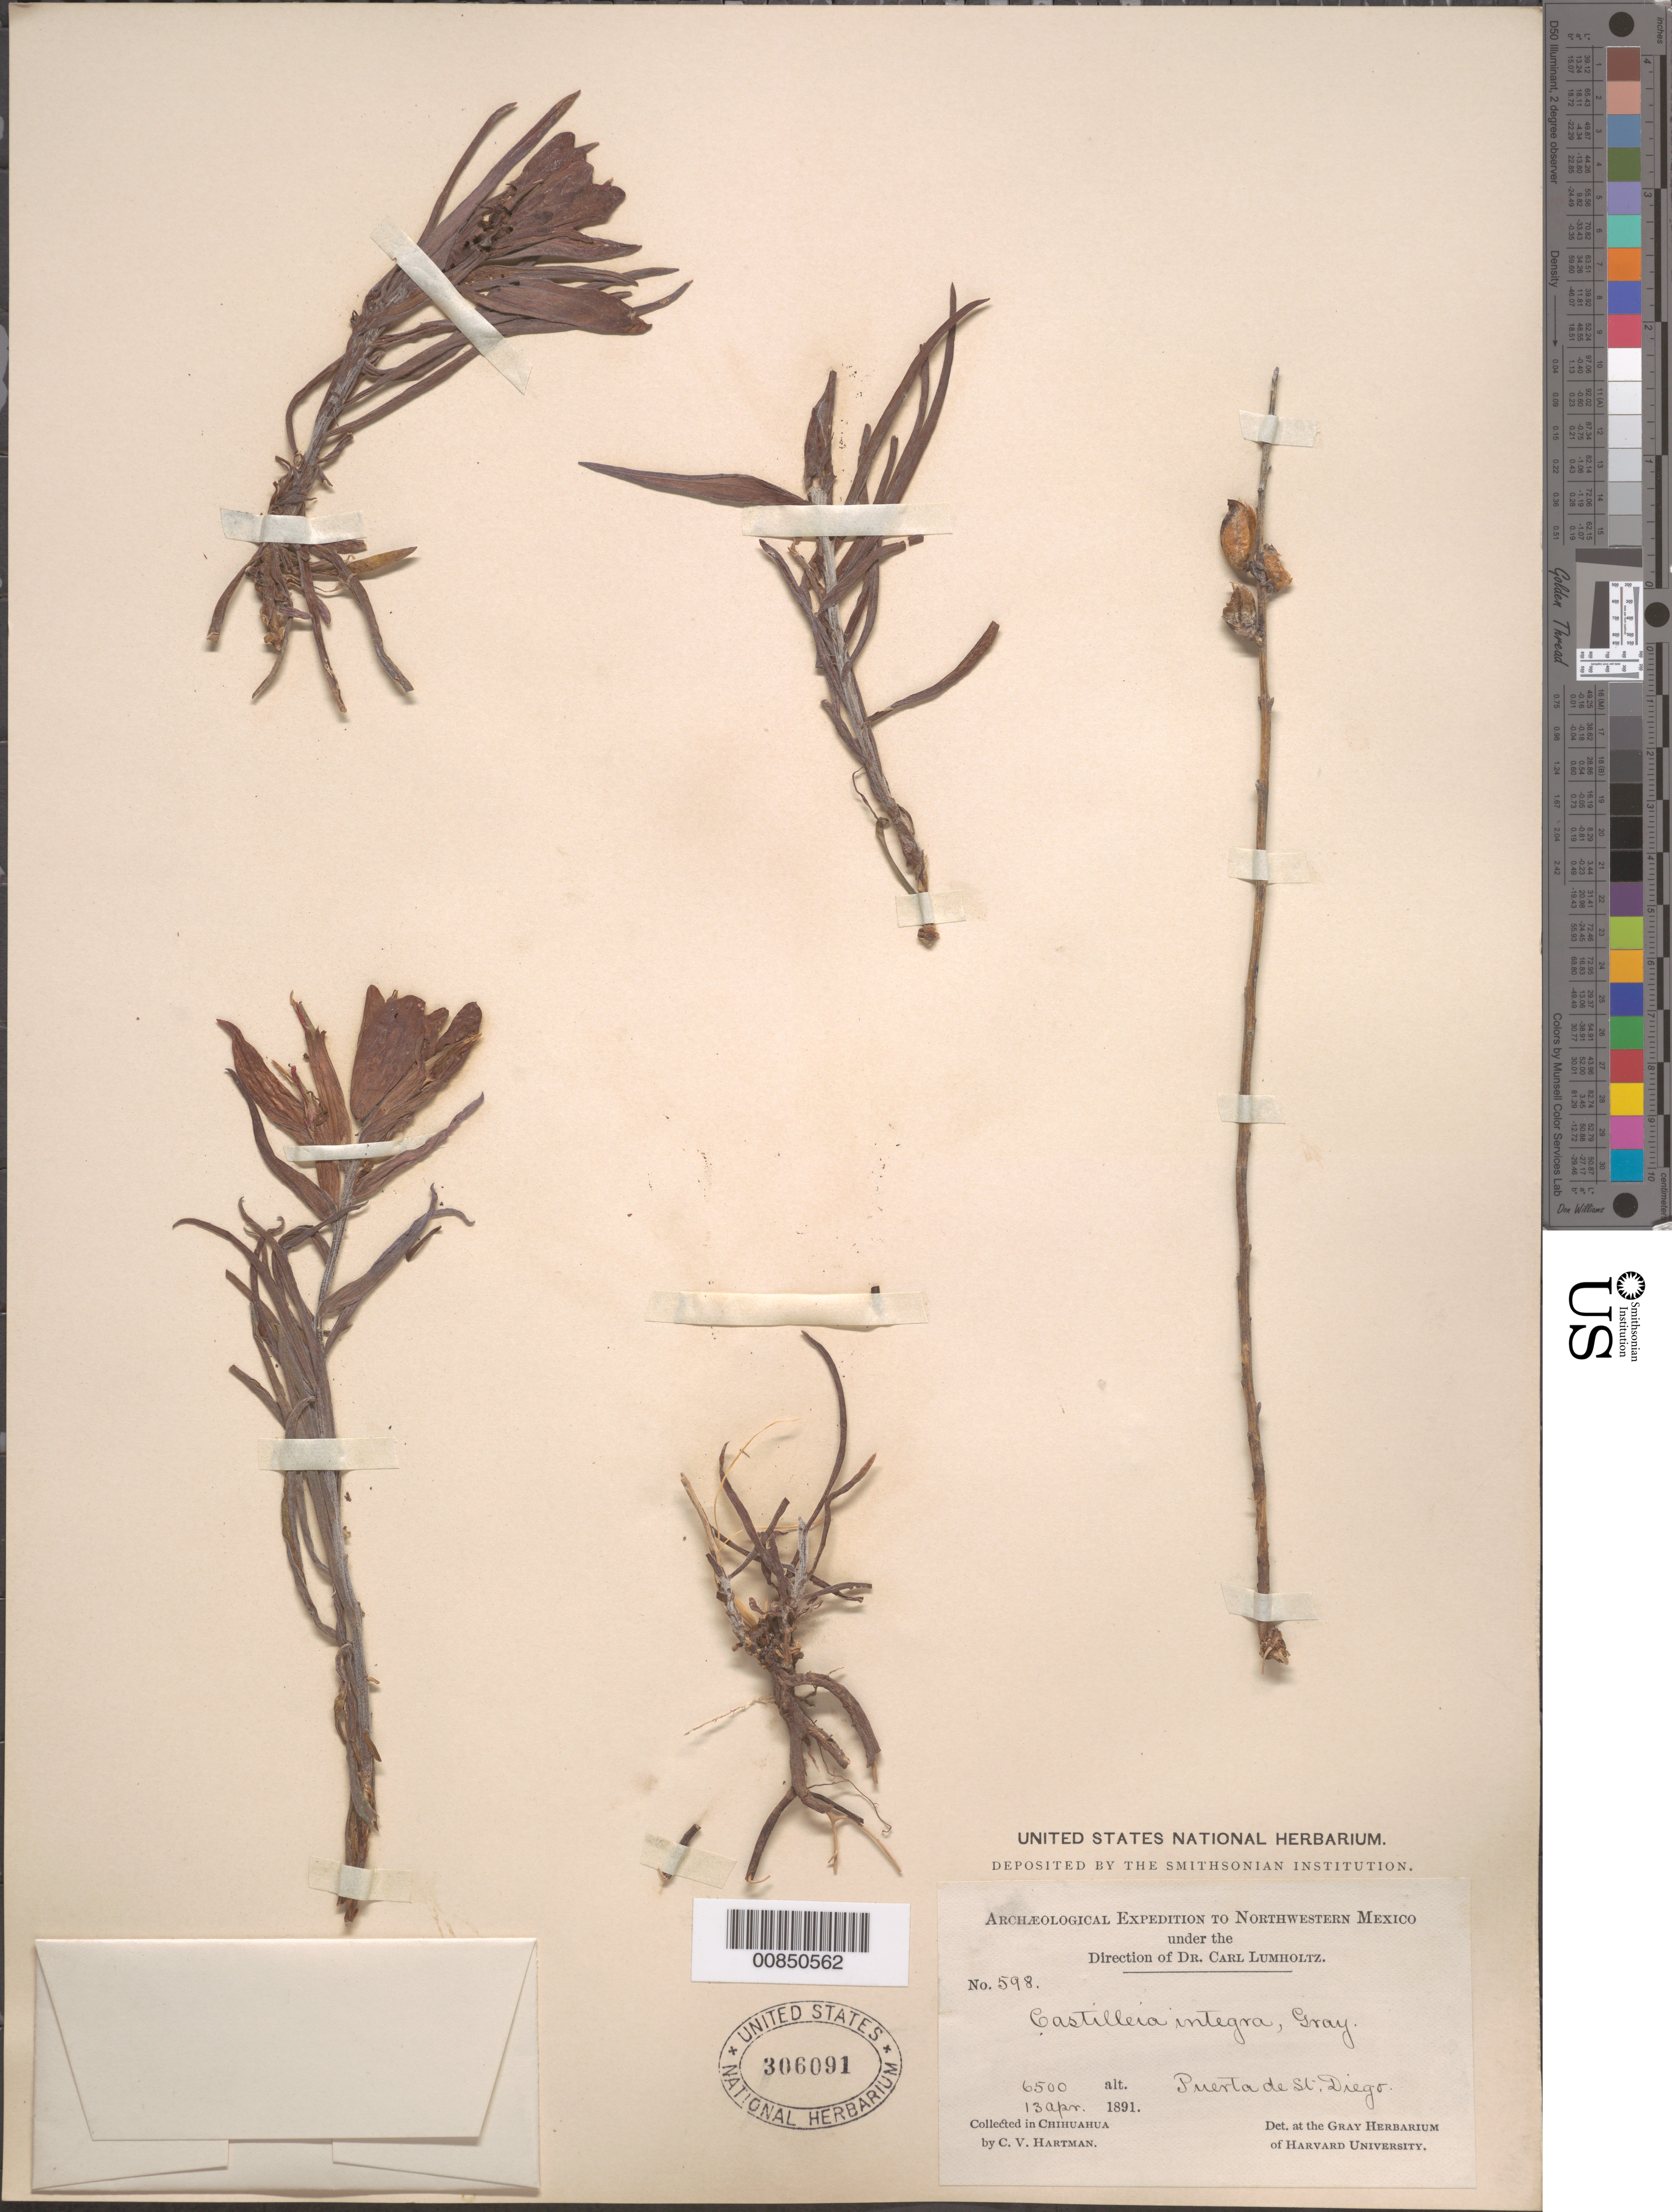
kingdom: Plantae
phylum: Tracheophyta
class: Magnoliopsida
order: Lamiales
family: Orobanchaceae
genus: Castilleja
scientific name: Castilleja integra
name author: A. Gray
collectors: C. V. Hartman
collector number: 598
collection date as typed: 13 Apr 1891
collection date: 1891-04-13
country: Mexico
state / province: Chihuahua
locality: Puerta de St. Diego, Chihuahua.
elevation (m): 1981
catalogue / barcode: US 306091